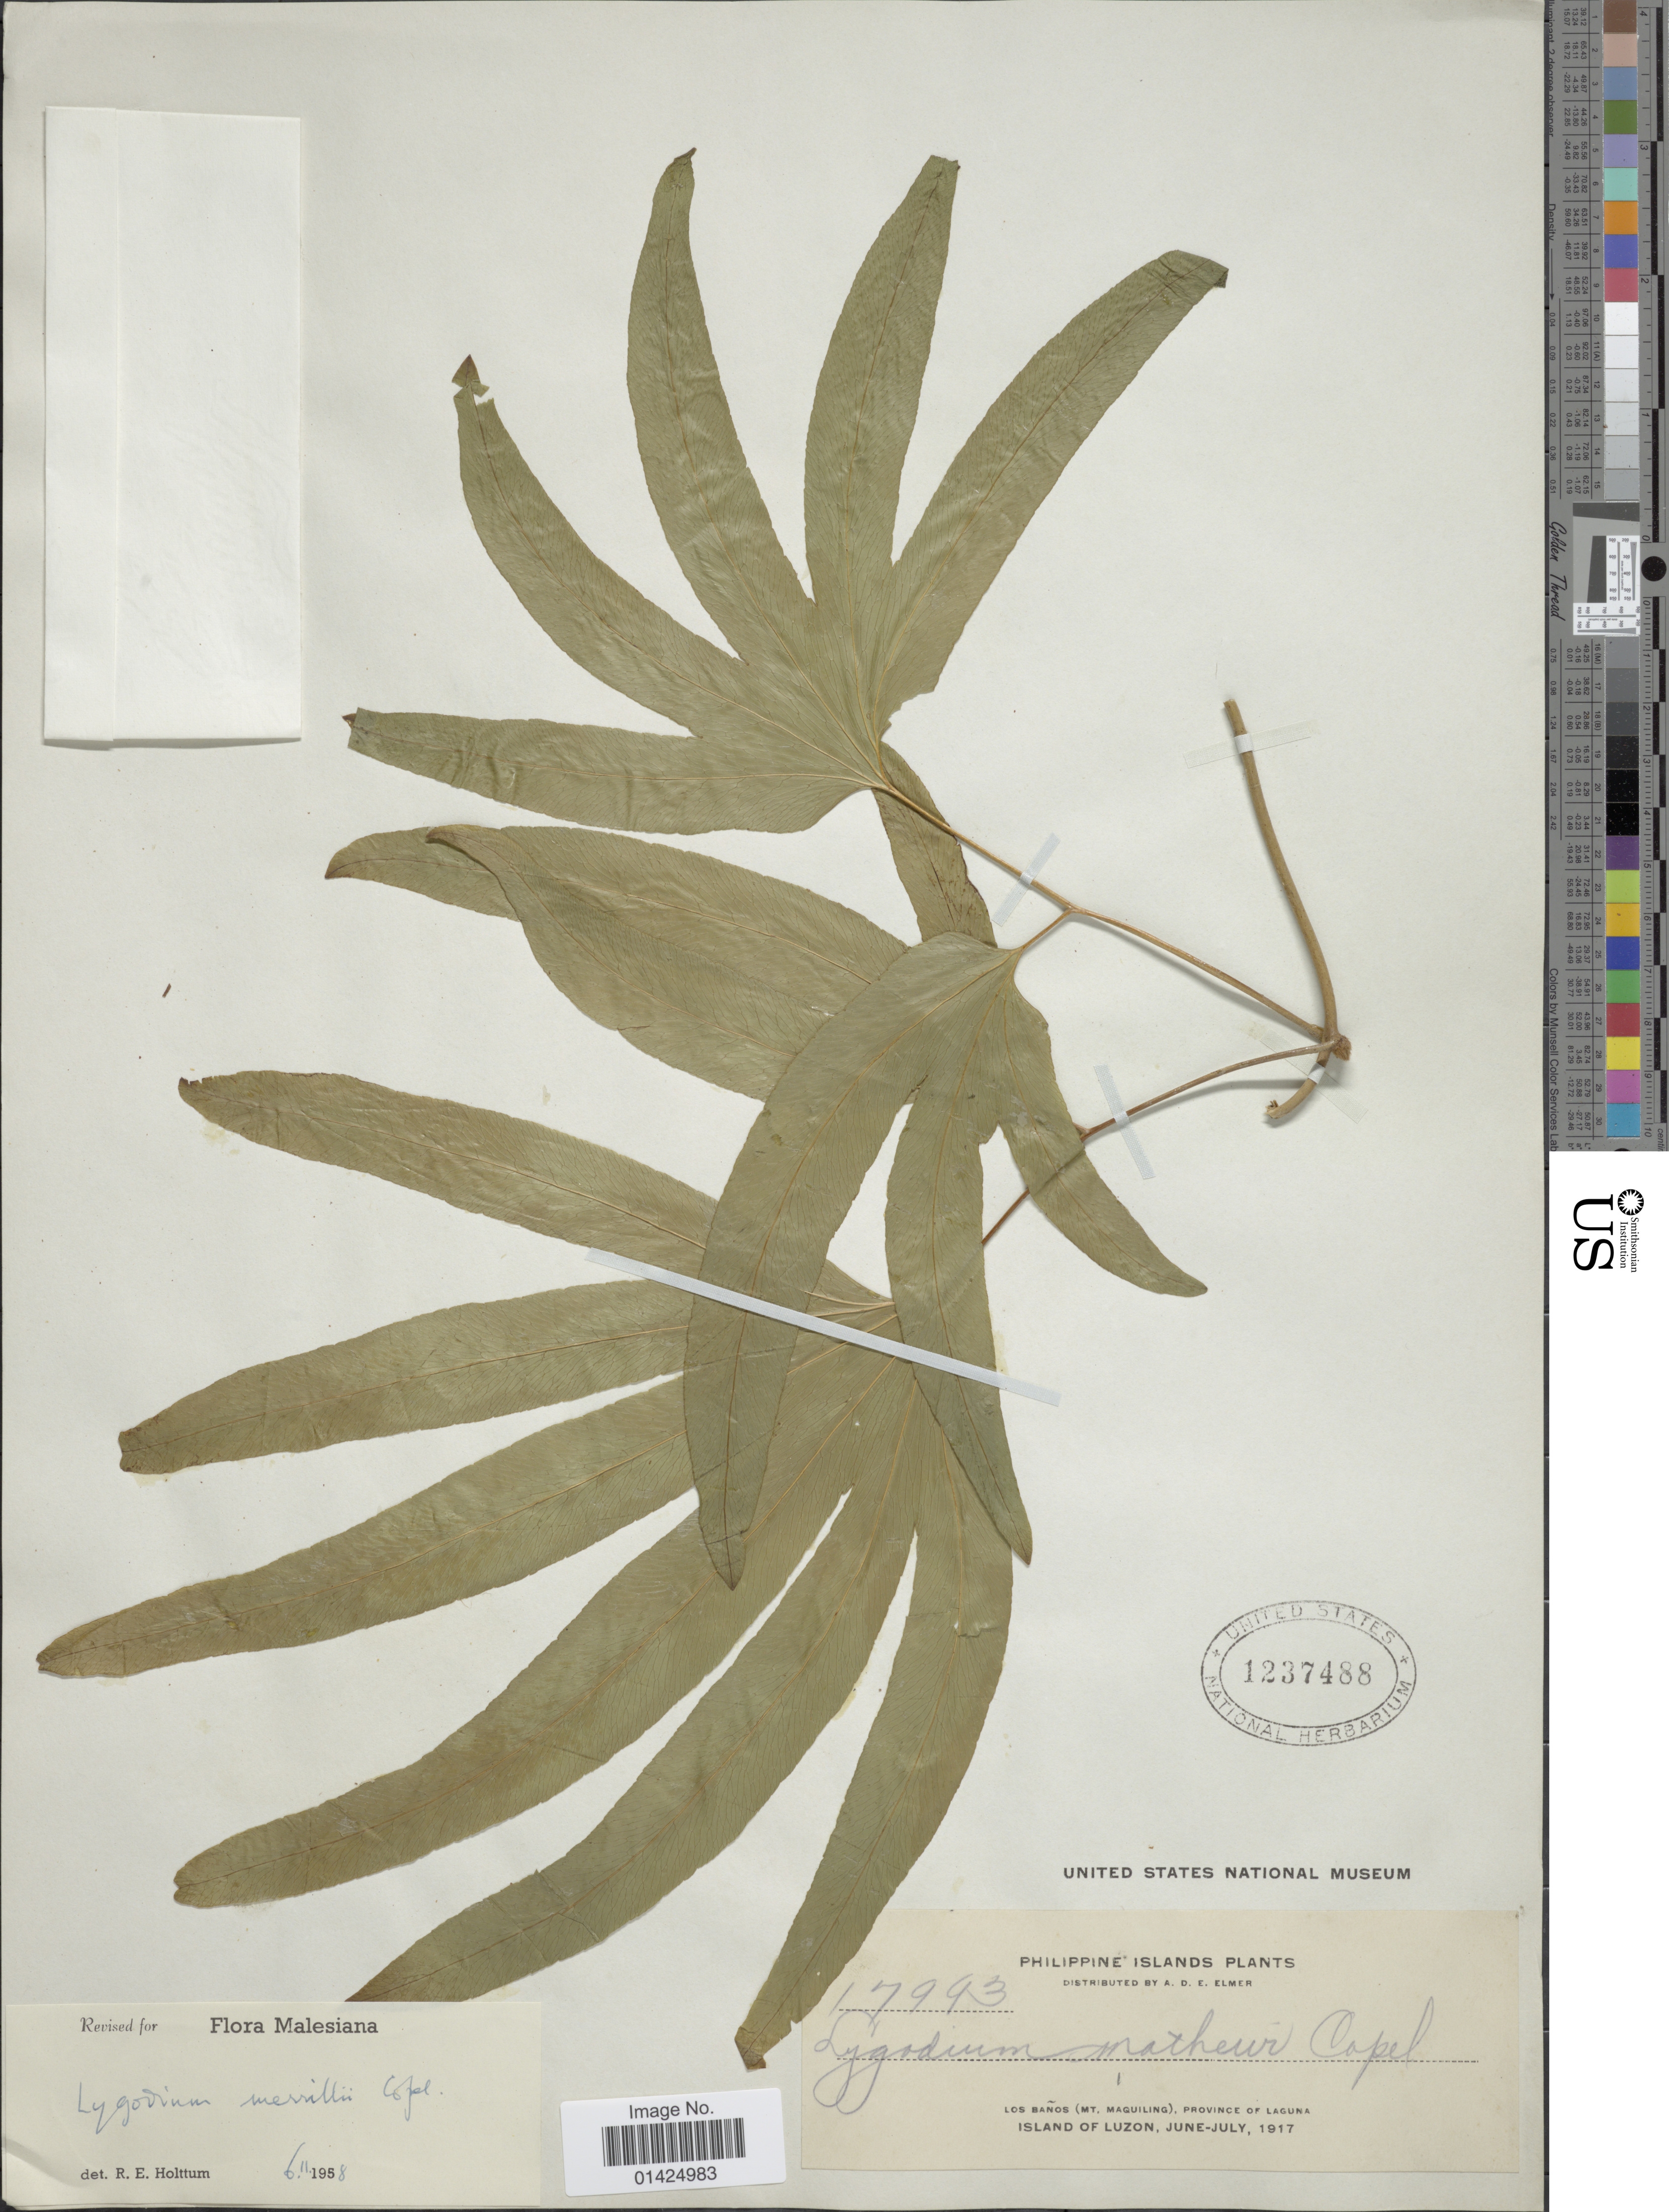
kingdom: Plantae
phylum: Tracheophyta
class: Polypodiopsida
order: Schizaeales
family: Lygodiaceae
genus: Lygodium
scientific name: Lygodium merrillii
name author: Copel.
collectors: A. D. E. Elmer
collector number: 17993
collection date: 1917-06/1917-07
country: Philippines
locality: Los baños (Mt. Maquiling), Province of Laguna, Island of Luzon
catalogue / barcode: US 1237488